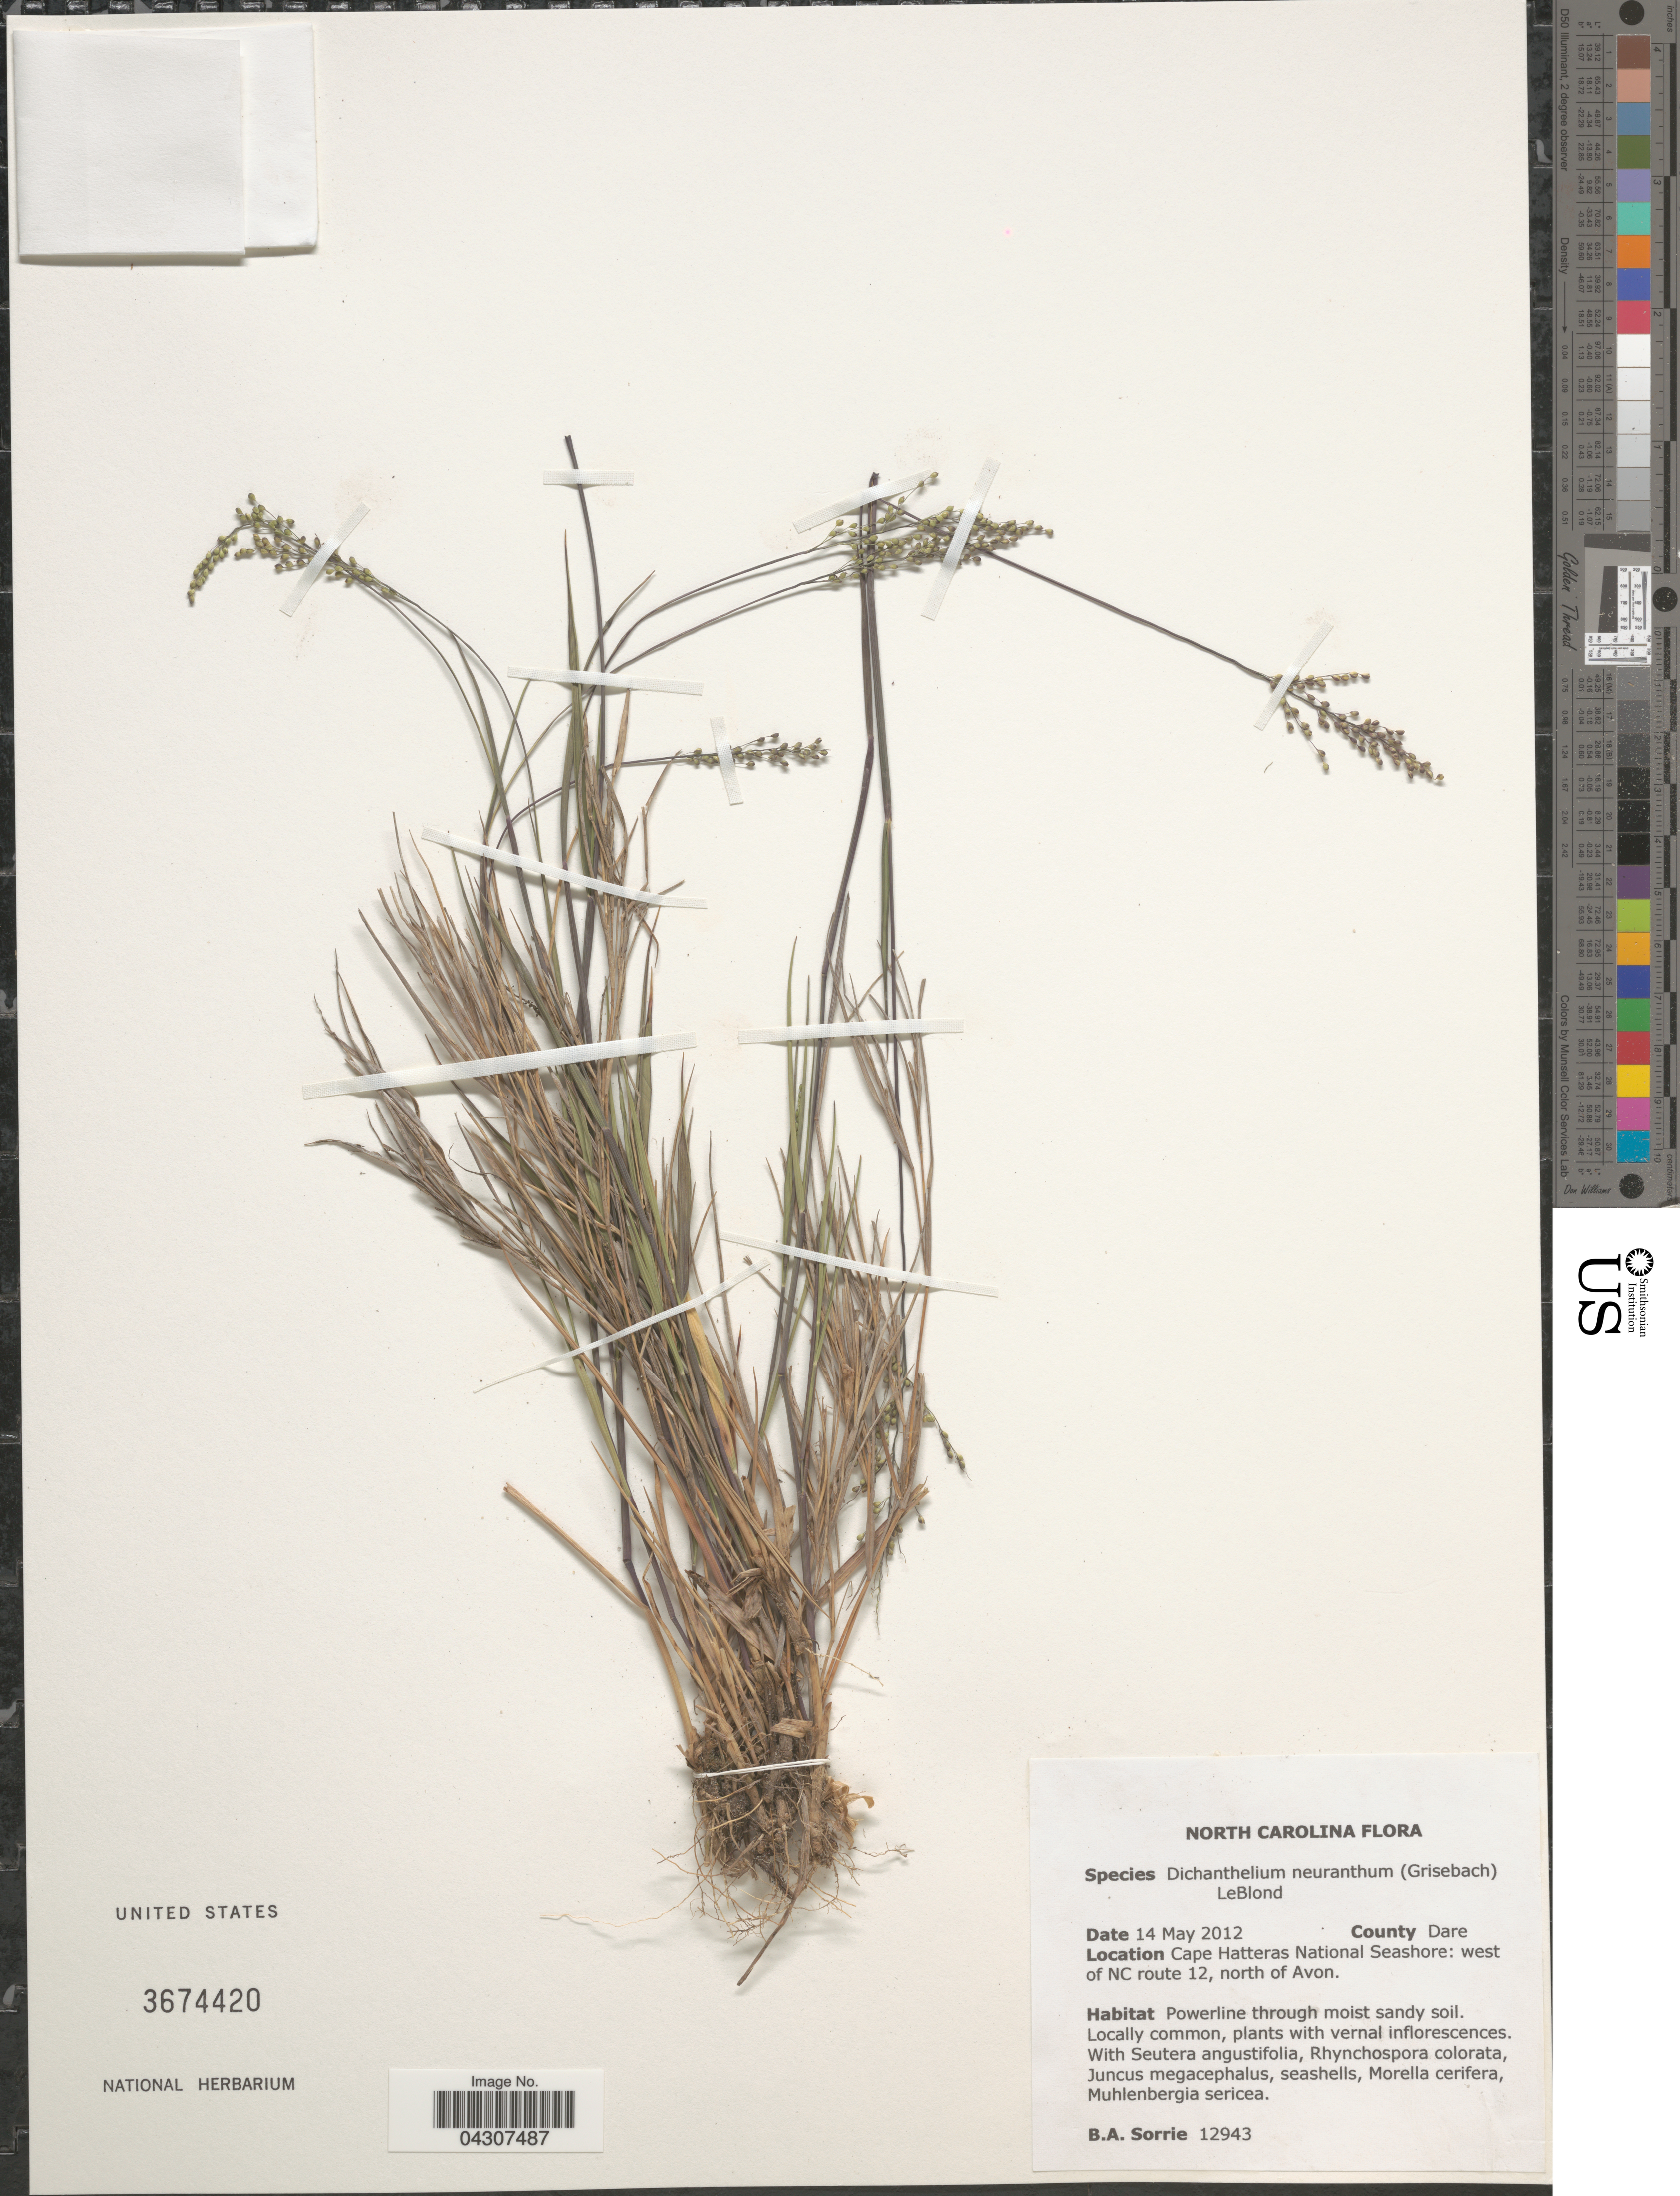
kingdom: Plantae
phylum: Tracheophyta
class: Liliopsida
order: Poales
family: Poaceae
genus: Dichanthelium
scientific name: Dichanthelium aciculare var. aciculare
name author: (Desv. ex Poir.) Gould & C.A. Clark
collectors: B. Sorrie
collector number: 12943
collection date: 2012-05-14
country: United States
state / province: North Carolina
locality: County Dare. Cape Hatteras National Seashore: west of NC route 12, north of Avon.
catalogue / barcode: US 3674420